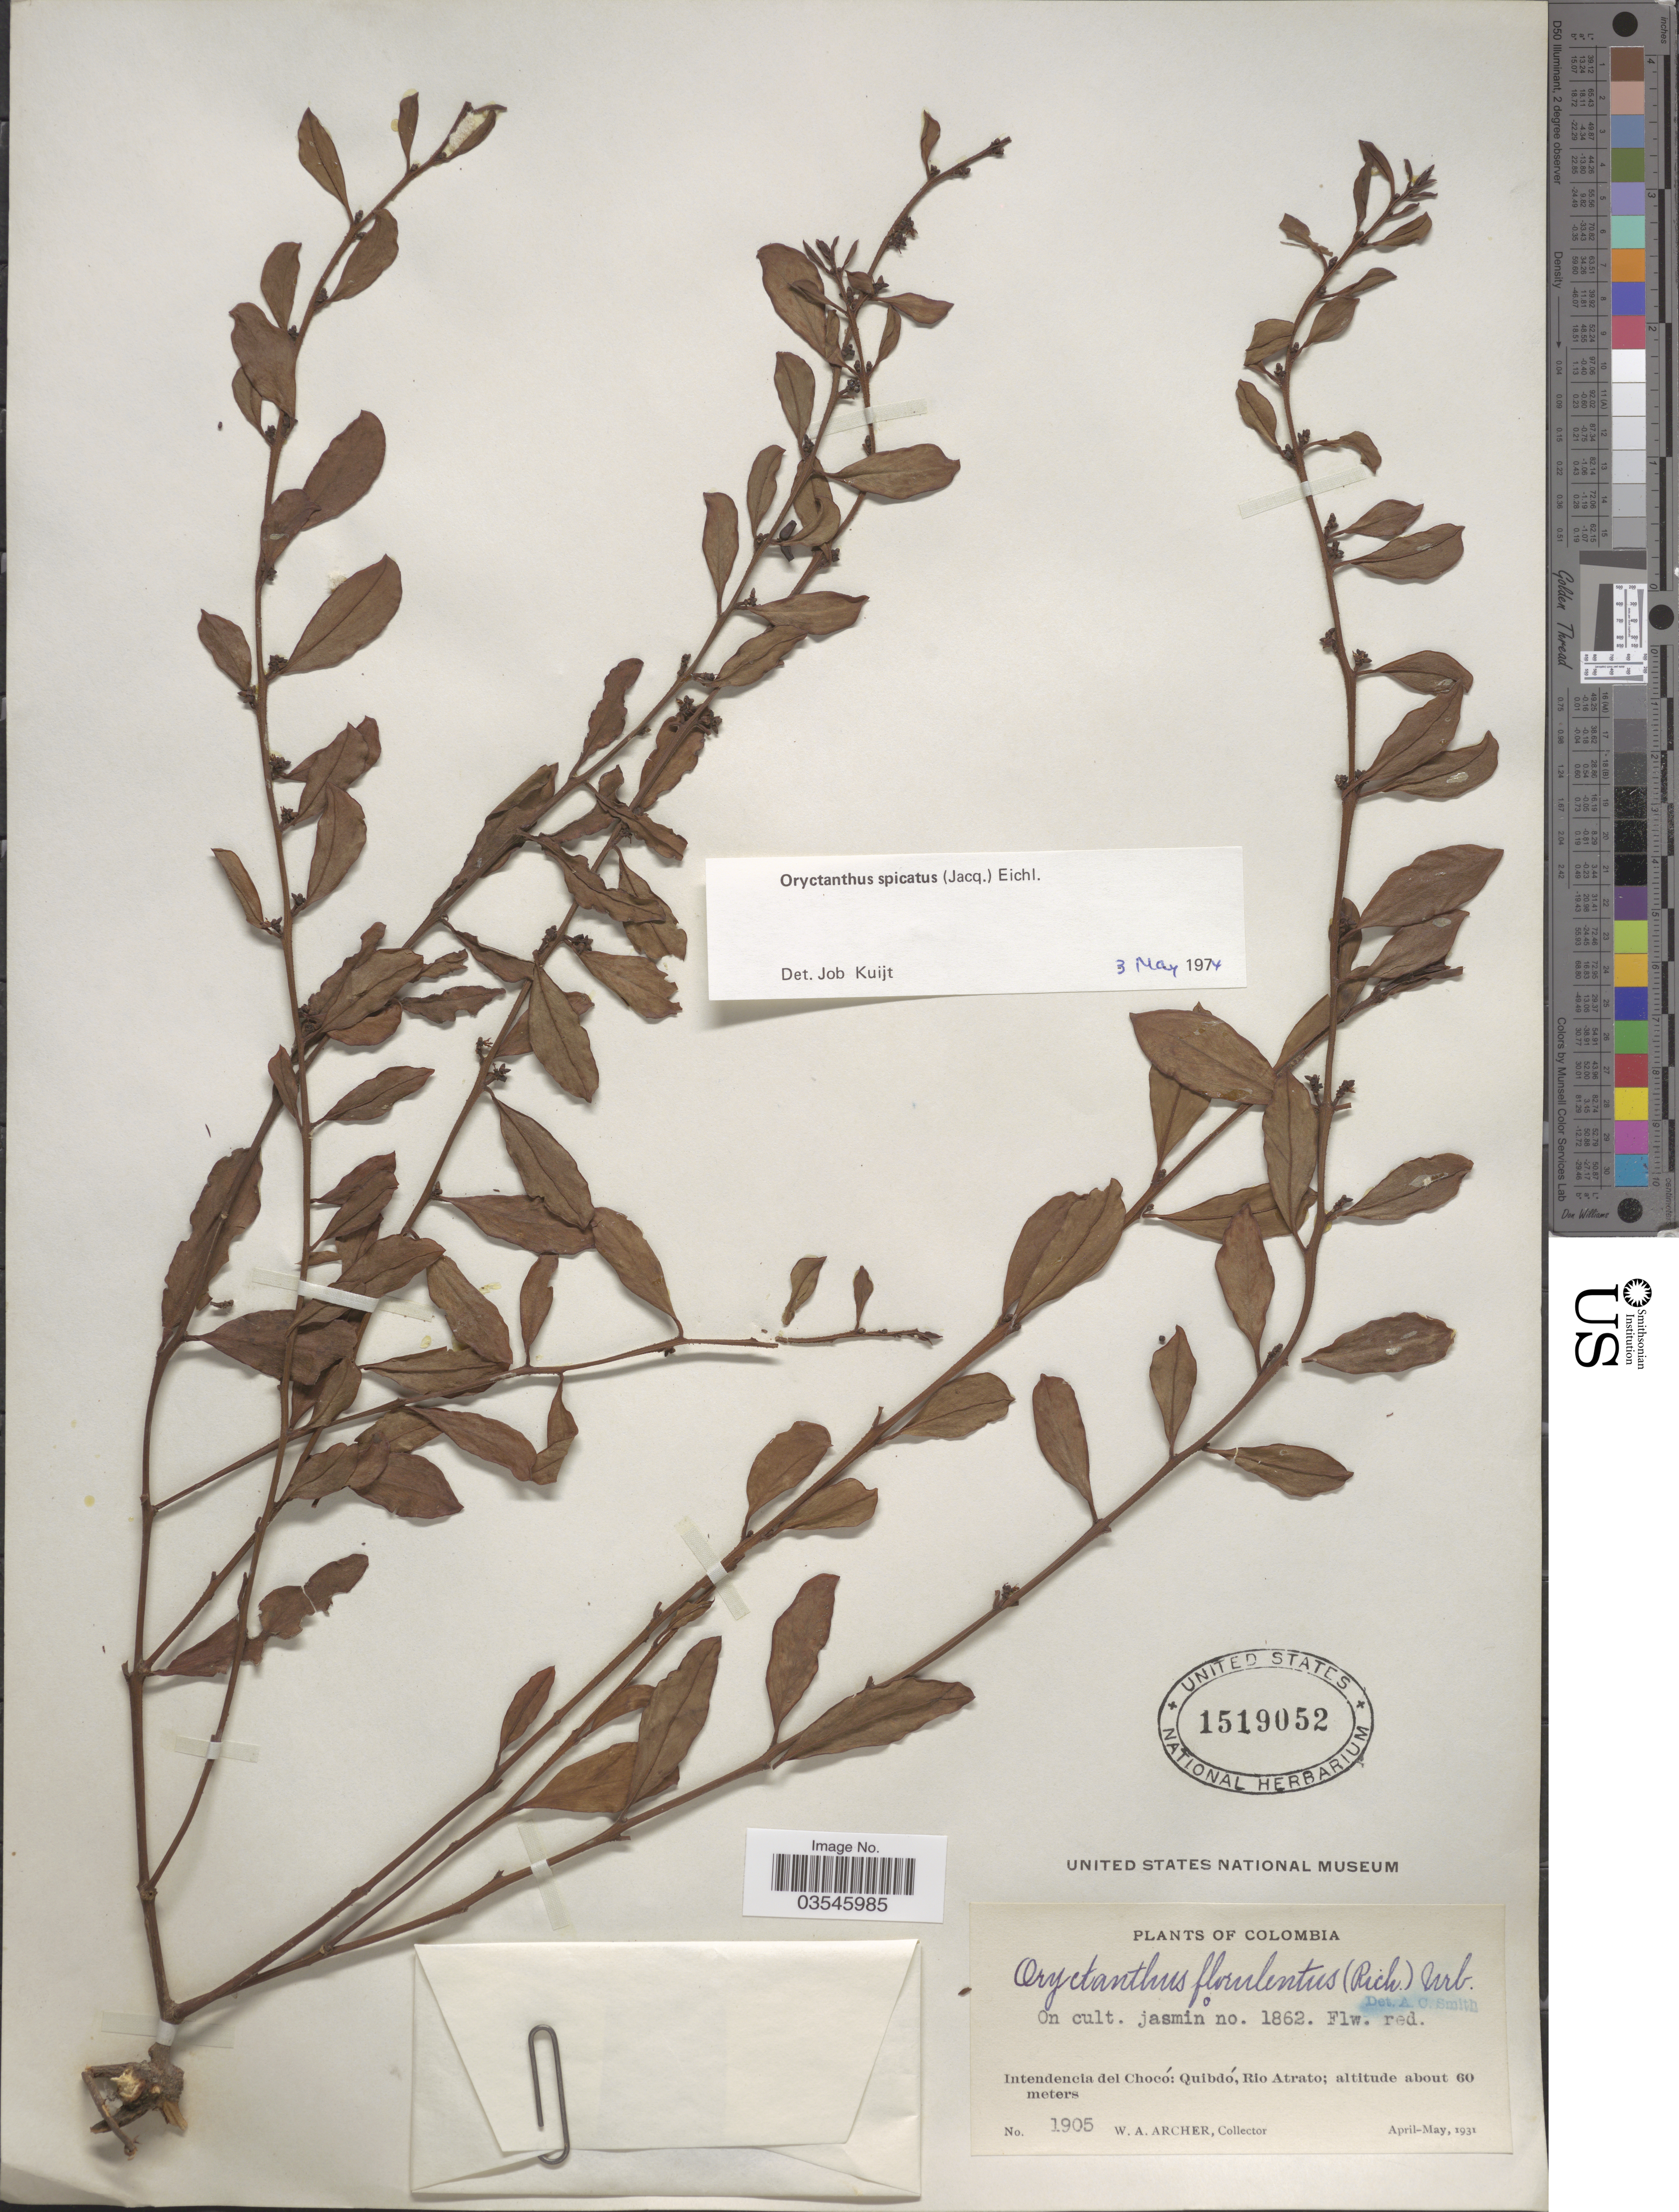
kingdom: Plantae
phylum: Tracheophyta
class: Magnoliopsida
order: Santalales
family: Loranthaceae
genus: Oryctanthus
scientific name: Oryctanthus spicatus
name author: (Jacq.) Eichler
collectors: W. Archer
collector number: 1905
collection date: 1931-04/1931-05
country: Colombia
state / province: Chocó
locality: Intendencia del Chocó: Quibdó, Rio Atrato.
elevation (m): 60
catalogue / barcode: US 1519052